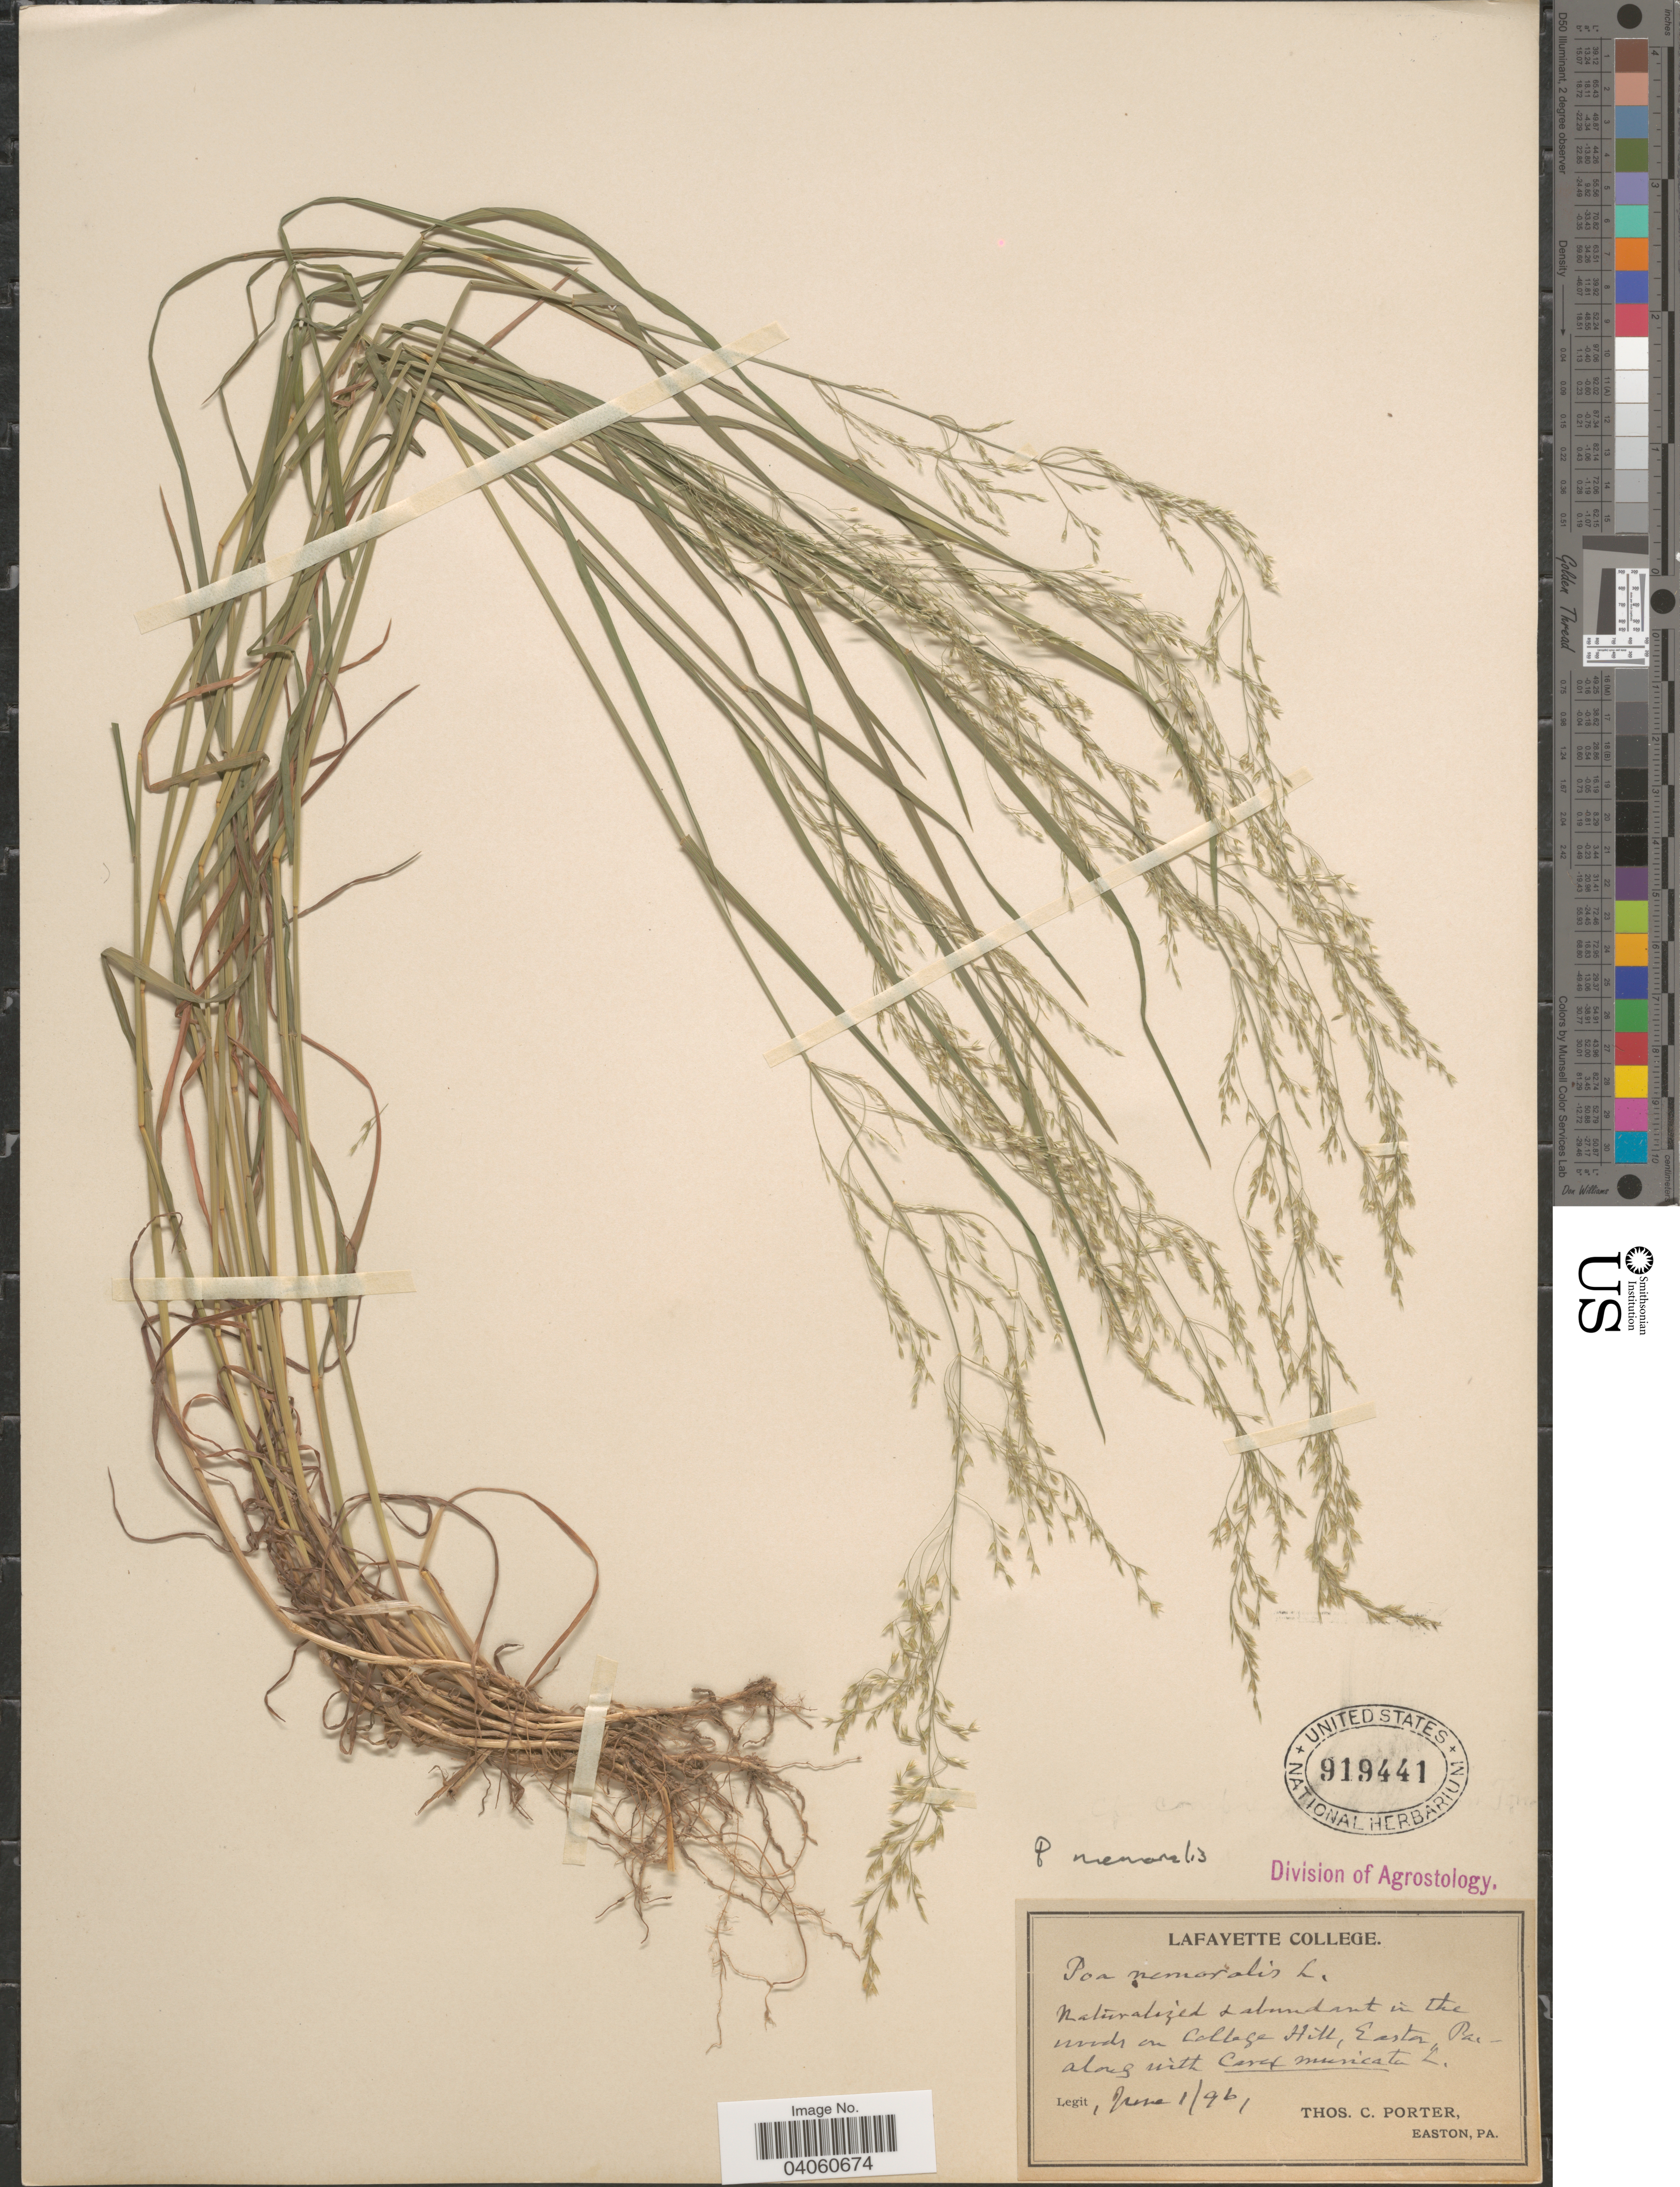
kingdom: Plantae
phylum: Tracheophyta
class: Liliopsida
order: Poales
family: Poaceae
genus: Poa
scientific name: Poa nemoralis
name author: L.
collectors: T. Porter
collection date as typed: Transcribed d/m/y: 1/6/96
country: United States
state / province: Pennsylvania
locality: On College Hill, Easton.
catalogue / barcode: US 919441